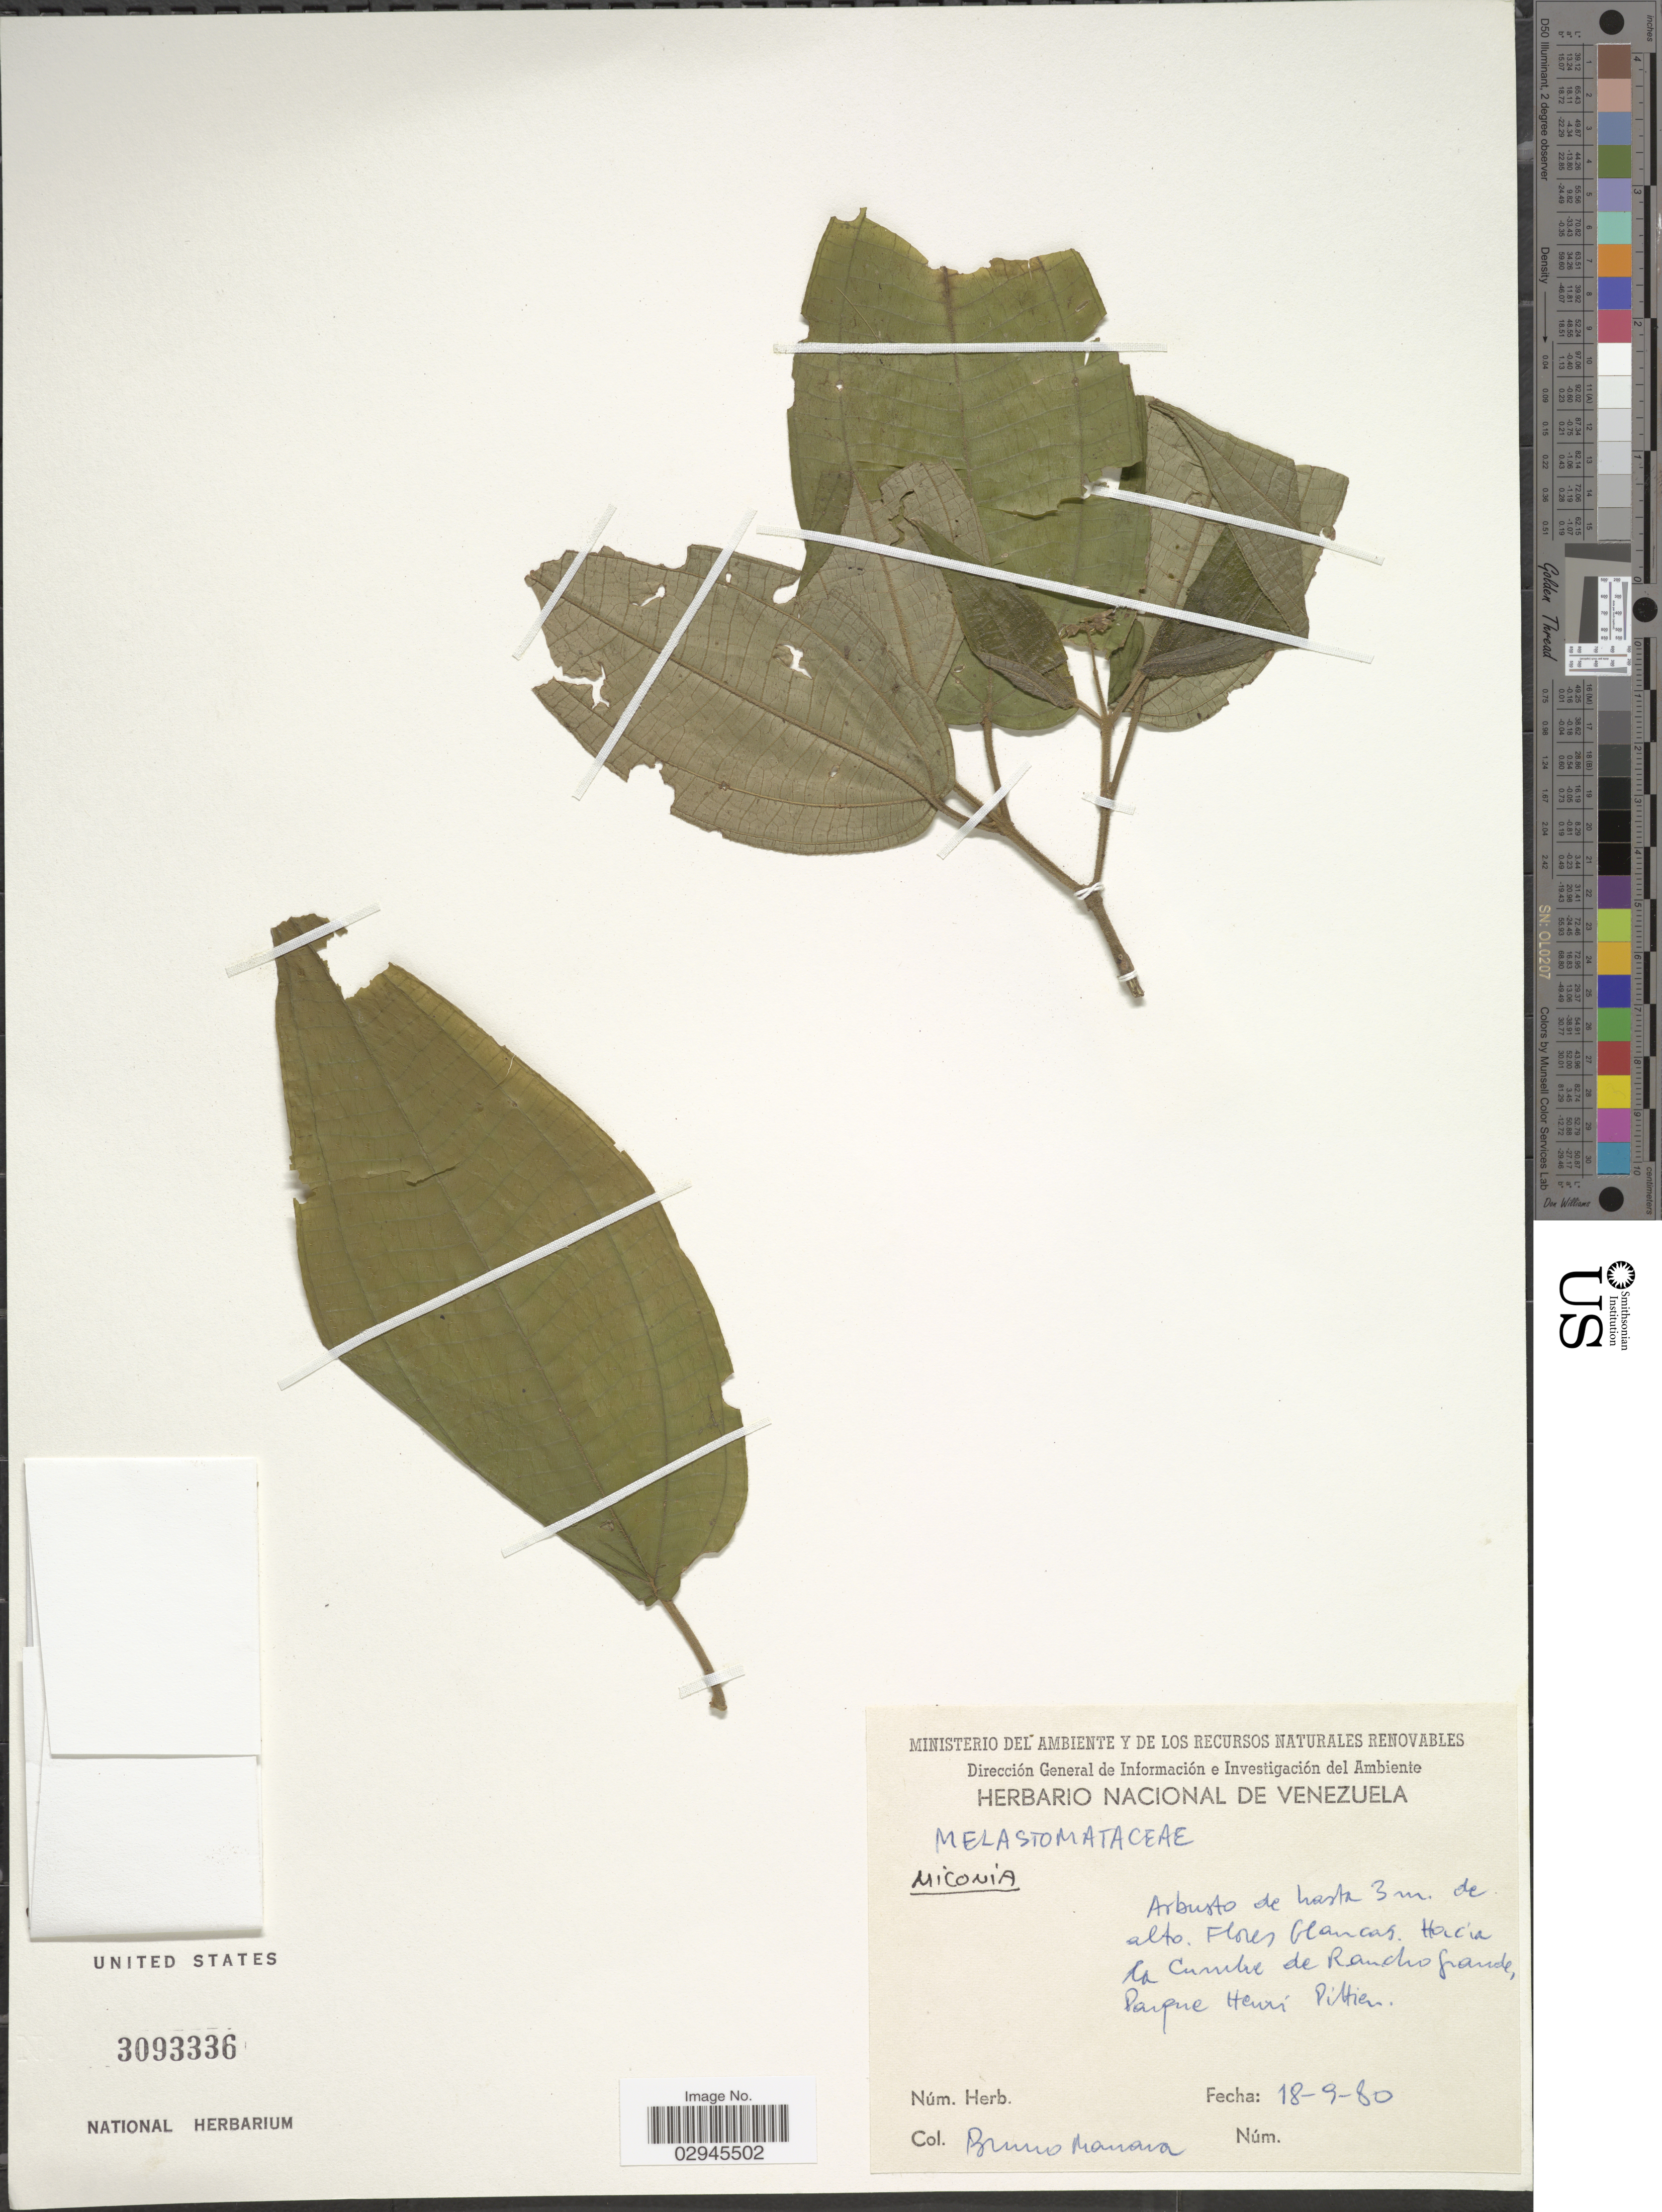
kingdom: Plantae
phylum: Tracheophyta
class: Magnoliopsida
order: Myrtales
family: Melastomataceae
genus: Miconia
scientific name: Miconia sp.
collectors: B. Manara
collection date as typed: Transcribed d/m/y: 18/9/80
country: Venezuela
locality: Hacia la Cumbre de Rancho Grande, Parque Henri Pittier.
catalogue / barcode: US 3093336